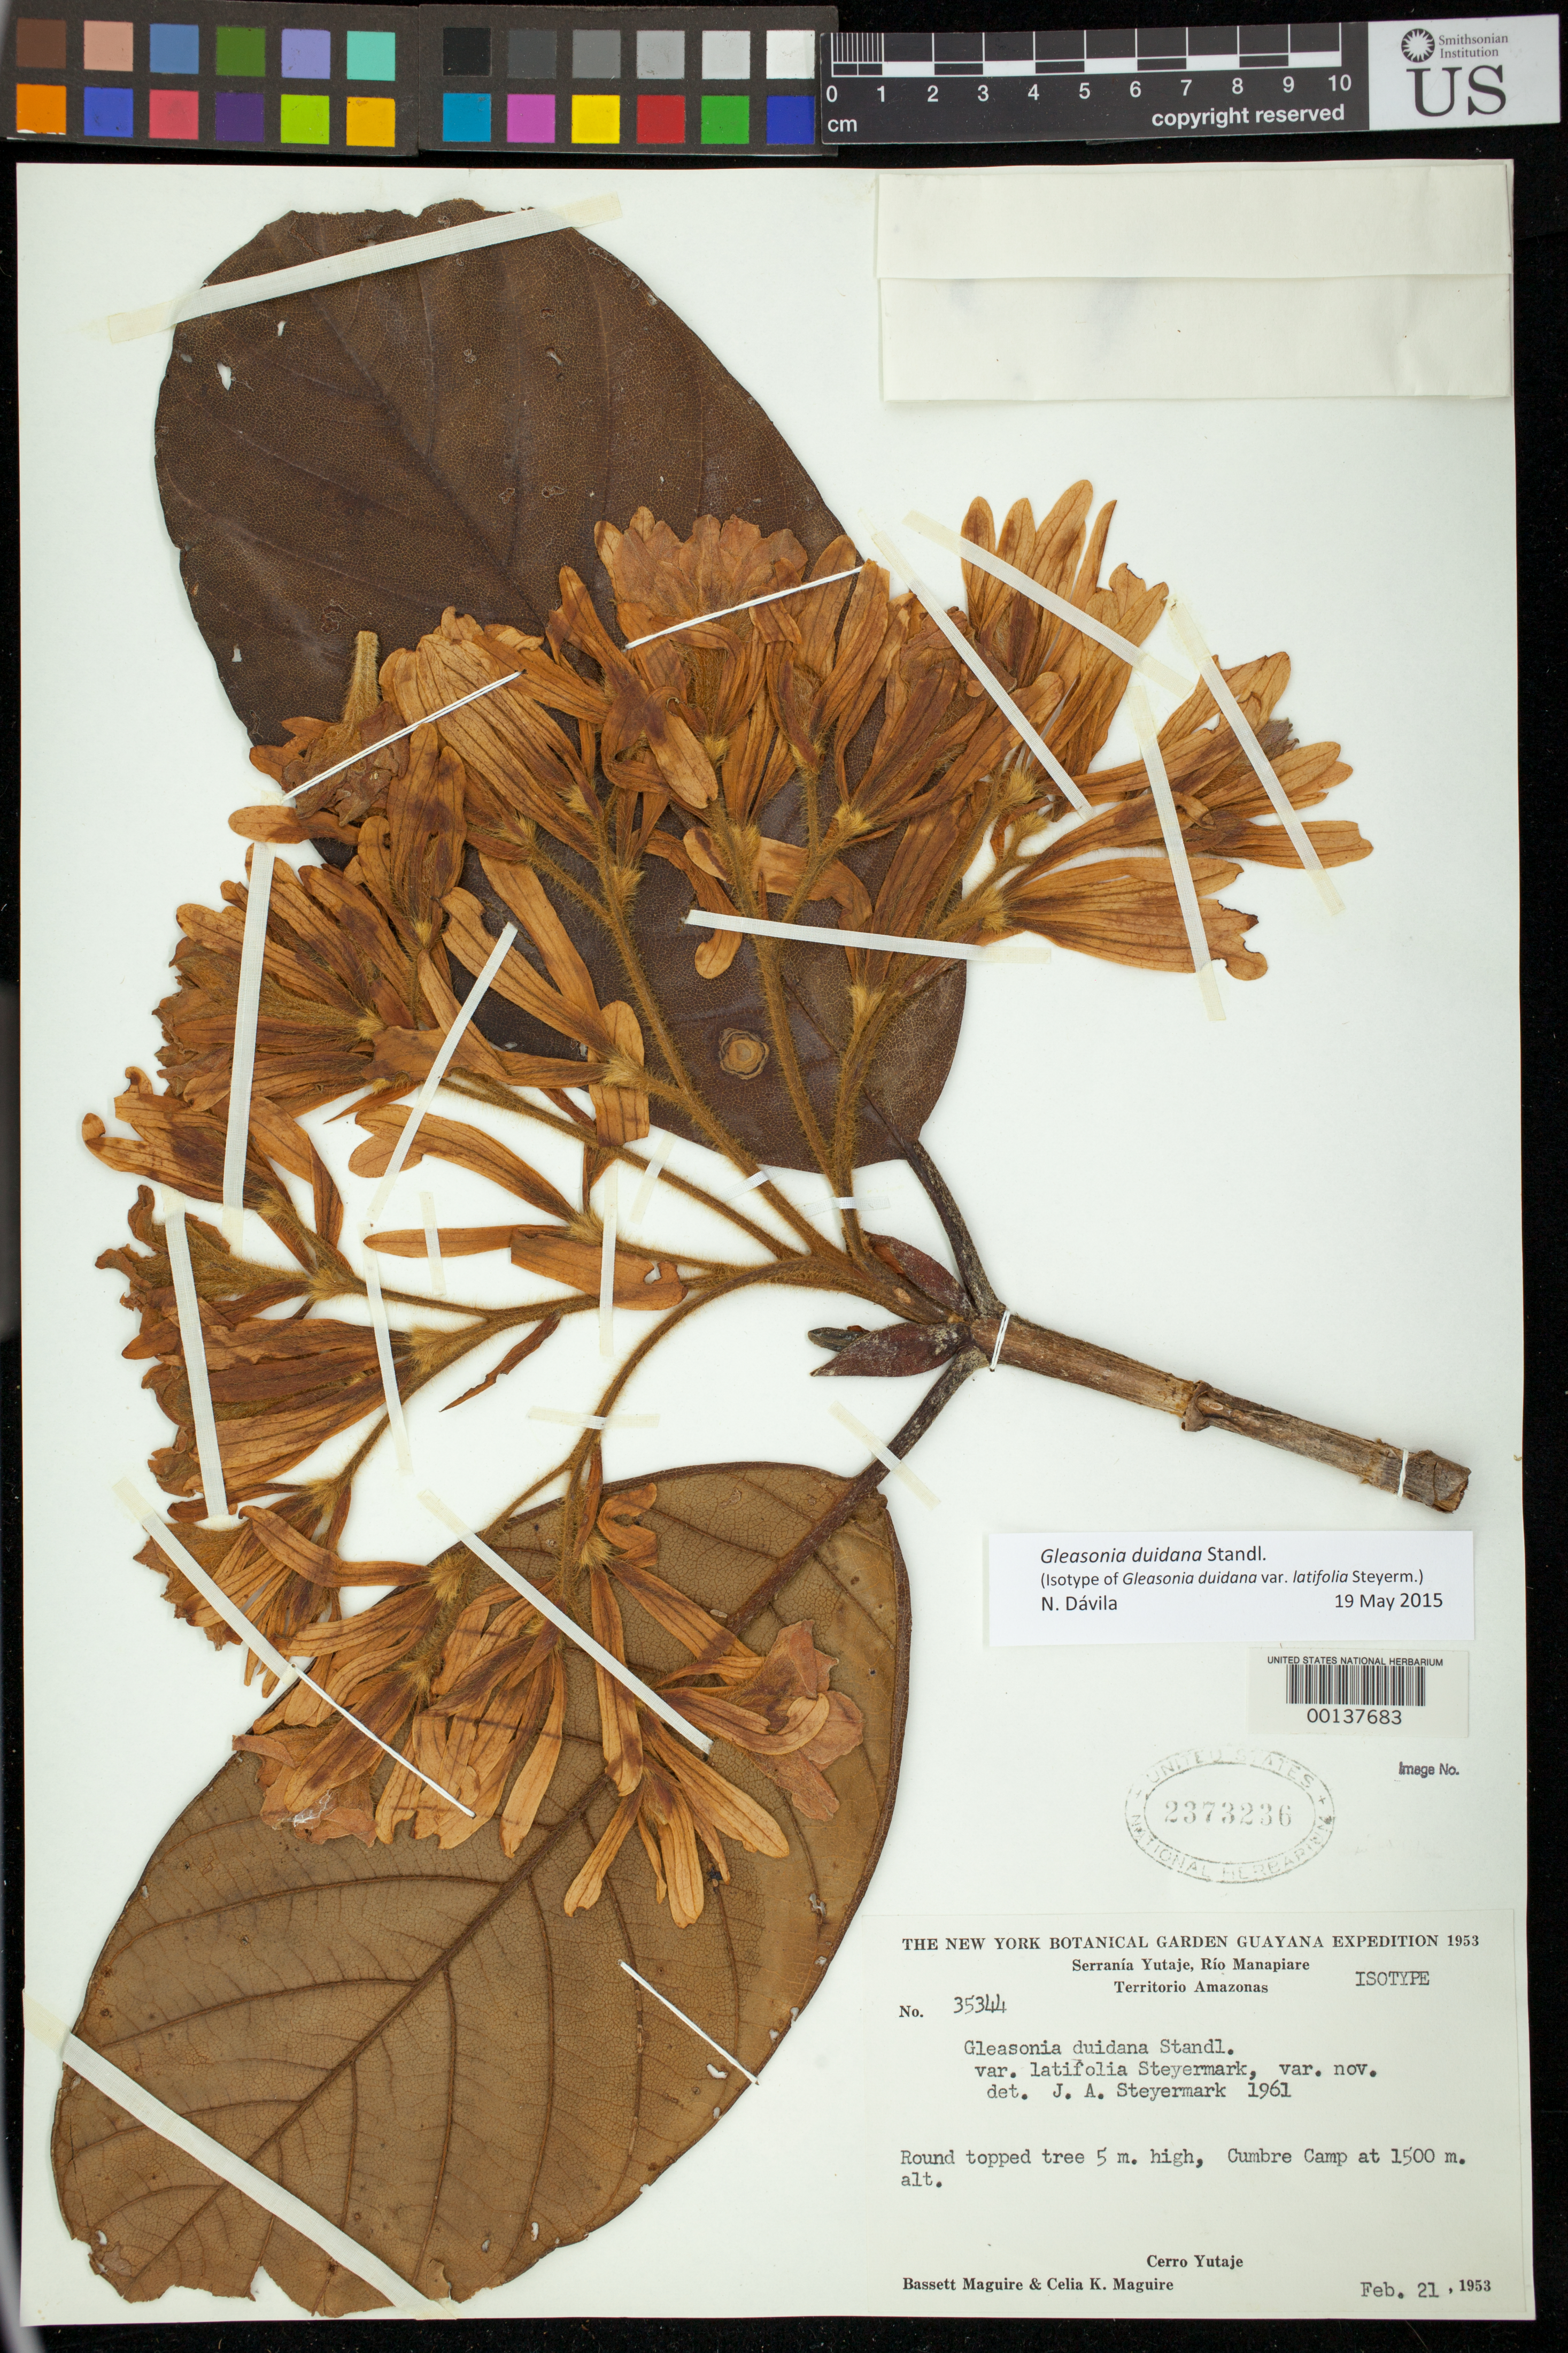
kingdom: Plantae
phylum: Tracheophyta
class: Magnoliopsida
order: Gentianales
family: Rubiaceae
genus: Gleasonia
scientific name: Gleasonia duidana var. latifolia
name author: Steyerm.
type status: Isotype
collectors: B. Maguire & C. K. Maguire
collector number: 35344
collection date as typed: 21 Feb 1953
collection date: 1953-02-21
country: Venezuela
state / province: Amazonas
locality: Cerro Yutaje.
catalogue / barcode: US 2373236